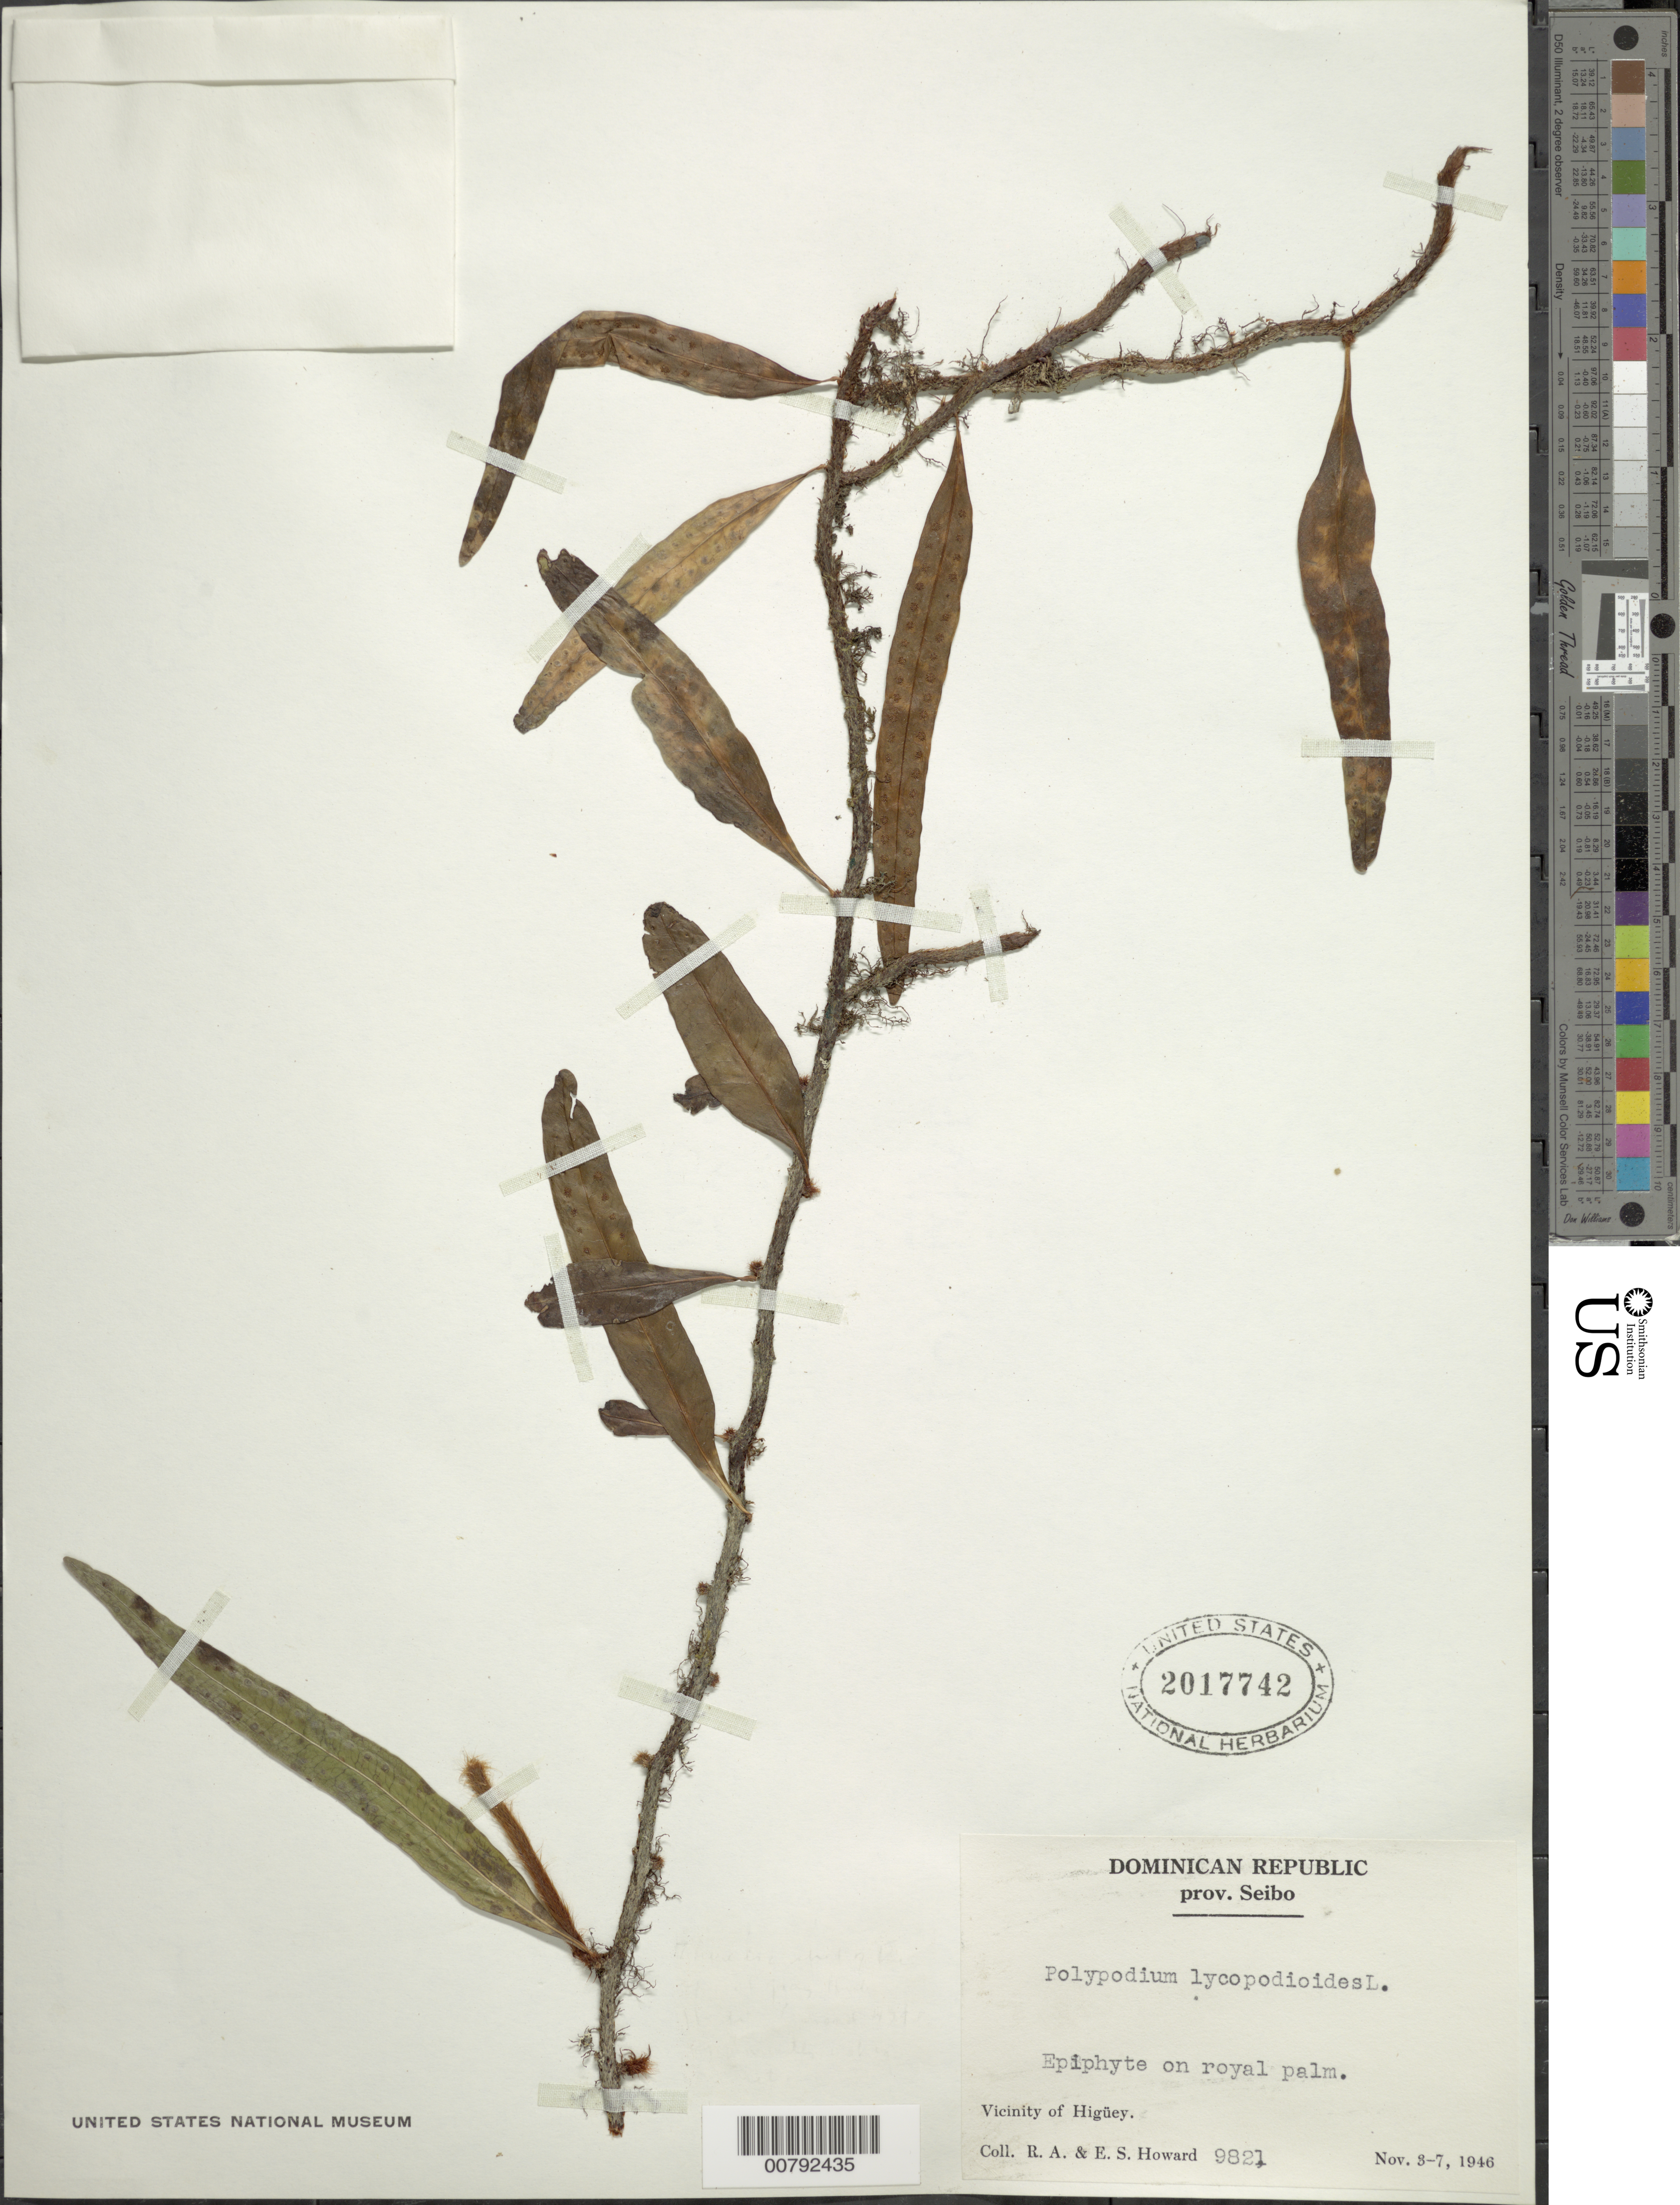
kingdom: Plantae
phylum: Tracheophyta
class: Polypodiopsida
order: Polypodiales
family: Polypodiaceae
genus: Microgramma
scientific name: Microgramma lycopodioides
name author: (L.) Copel.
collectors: R. A. Howard & E. S. Howard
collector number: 9821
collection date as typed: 03 Nov 1946 to 07 Nov 1946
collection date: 1946-11-03/1946-11-07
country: Dominican Republic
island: Hispaniola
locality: Higüey vicinity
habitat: On Royal Palm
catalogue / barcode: US 2017742